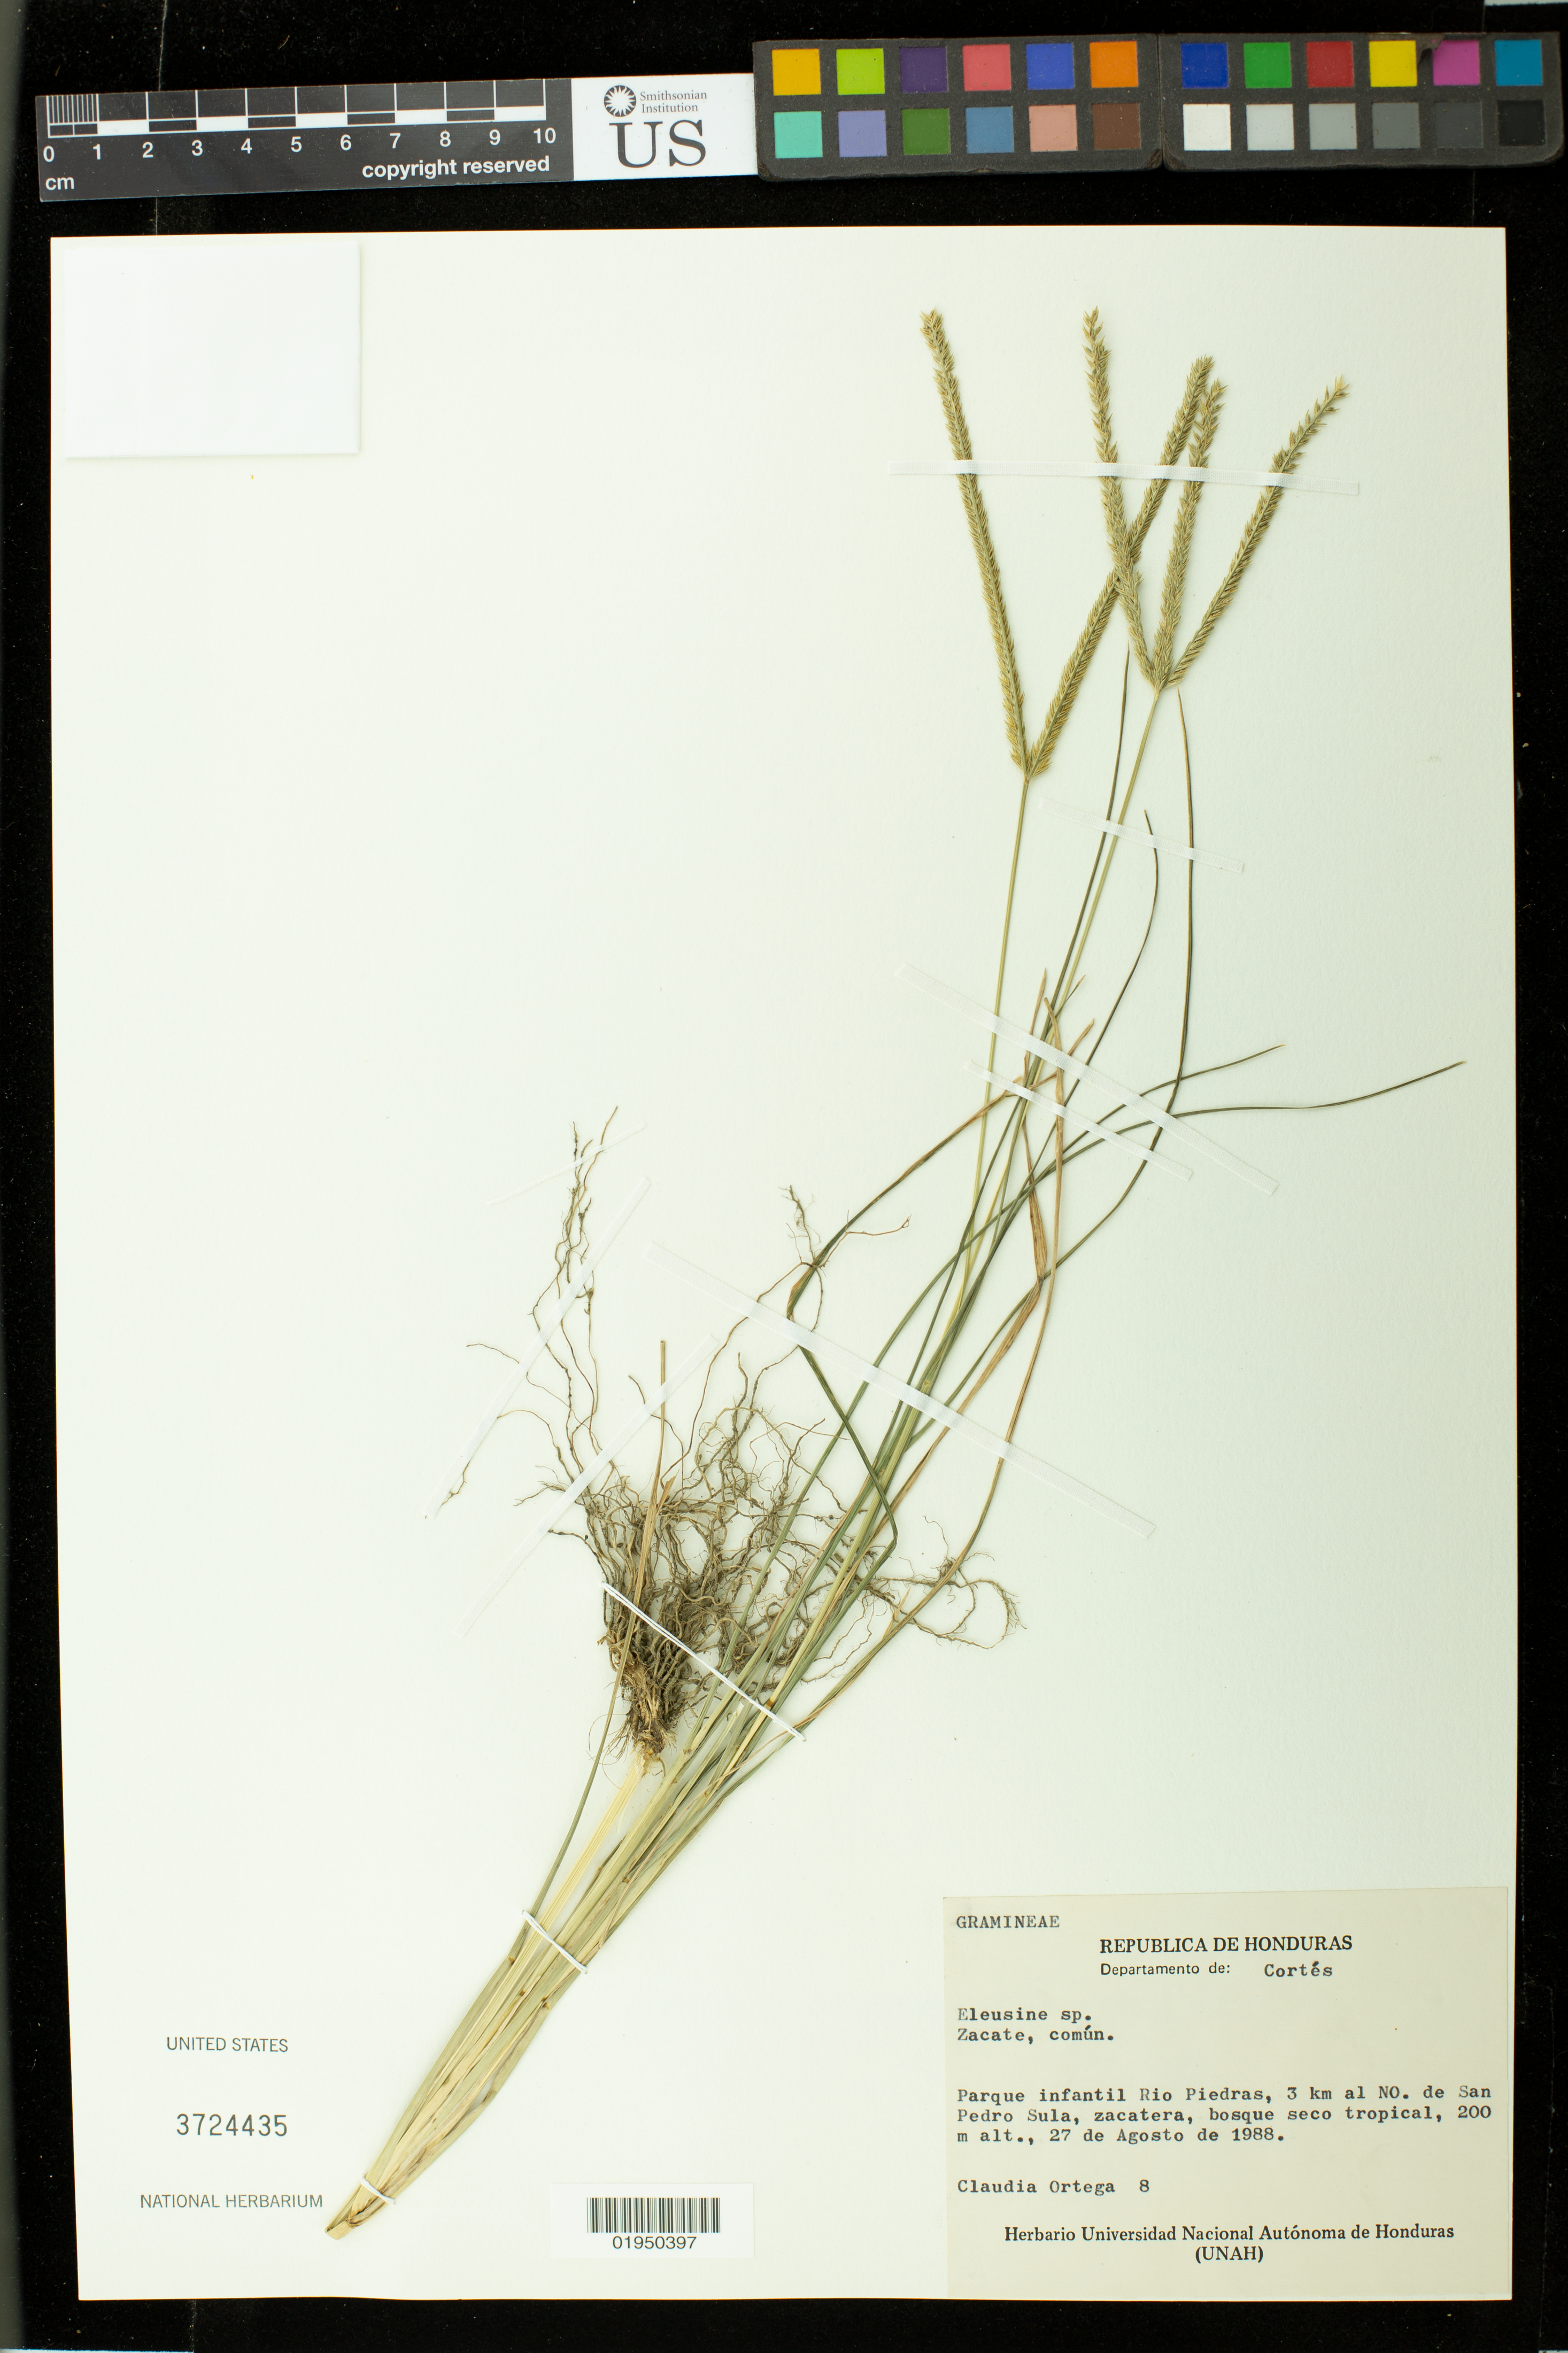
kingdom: Plantae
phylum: Tracheophyta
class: Liliopsida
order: Poales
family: Poaceae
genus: Eleusine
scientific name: Eleusine sp.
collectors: C. Ortega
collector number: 8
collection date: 1988-08-27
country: Honduras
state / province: Cortés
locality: Parque infantil Rio Piedras, 3 km al NO. de Sand Pedro Sula, zacatera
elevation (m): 200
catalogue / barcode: US 3724435